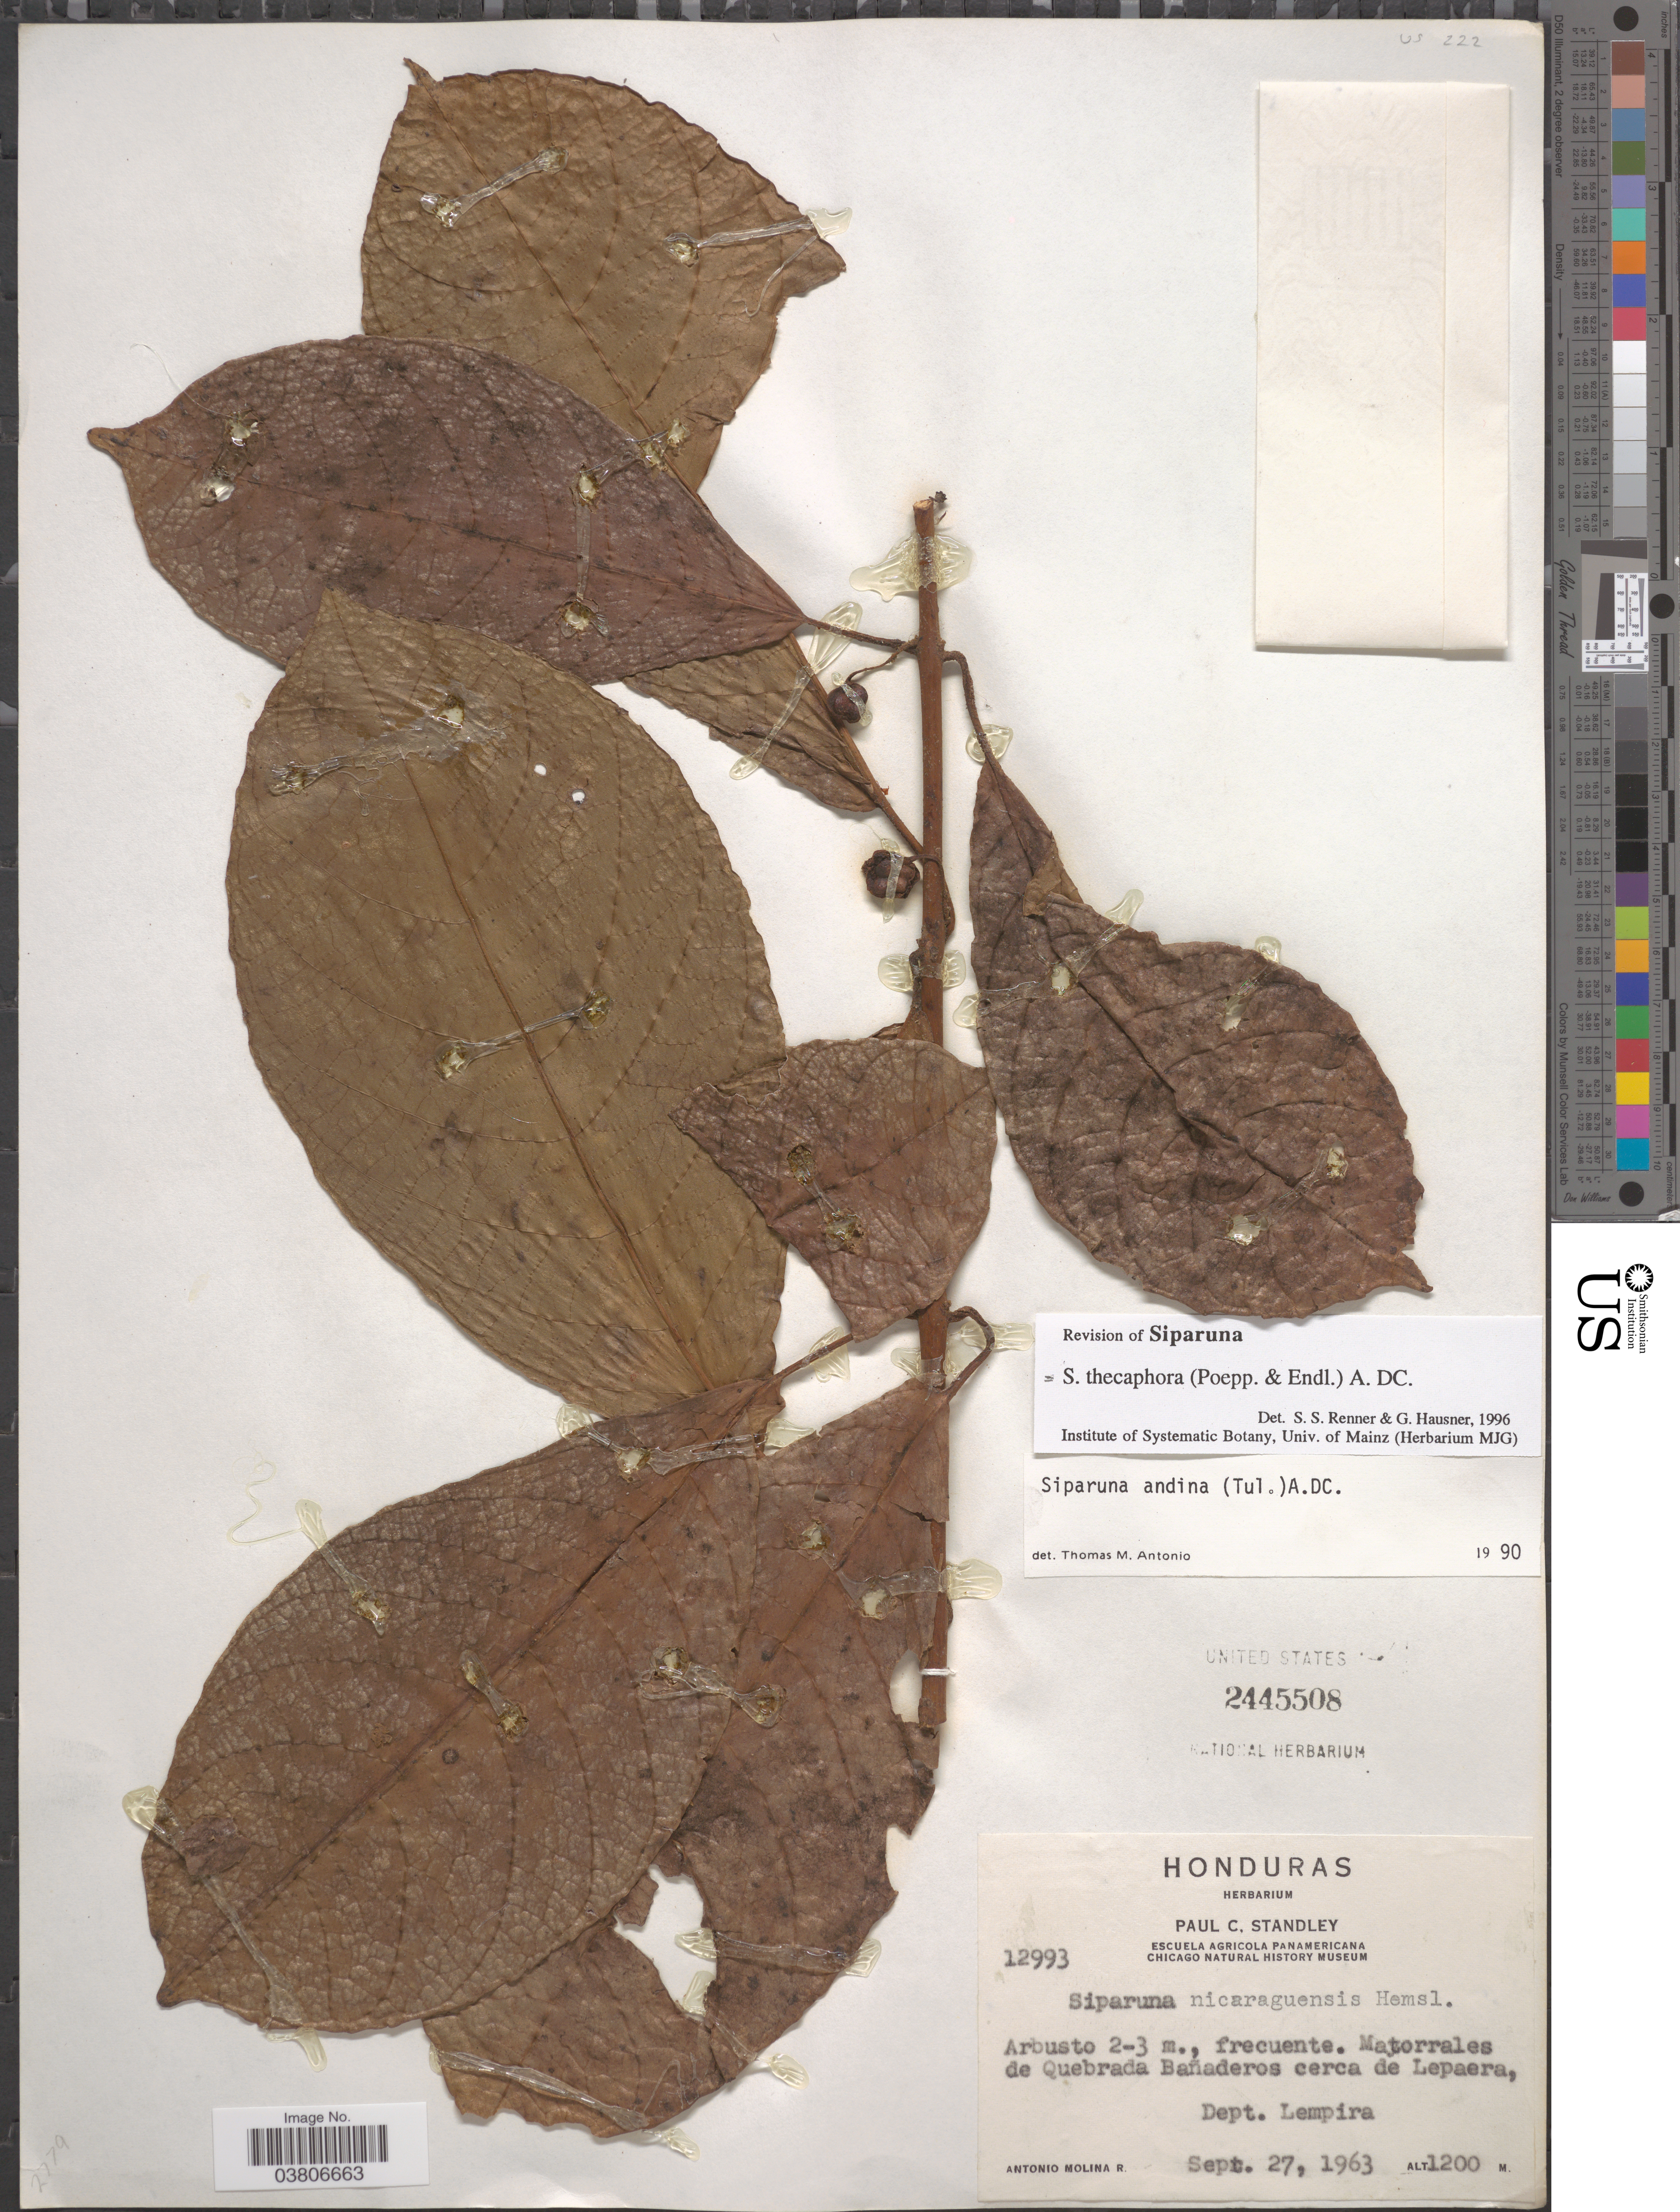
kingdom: Plantae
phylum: Tracheophyta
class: Magnoliopsida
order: Laurales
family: Siparunaceae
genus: Siparuna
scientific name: Siparuna thecaphora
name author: (Poepp. & Endl.) A. DC.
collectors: A. Molina R.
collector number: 12993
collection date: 1963-09-27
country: Honduras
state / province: Lempira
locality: Matorrales de Quebrada Bañaderos cerca de Lepaera, Dept. Lempira.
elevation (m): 1200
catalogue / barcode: US 2445508